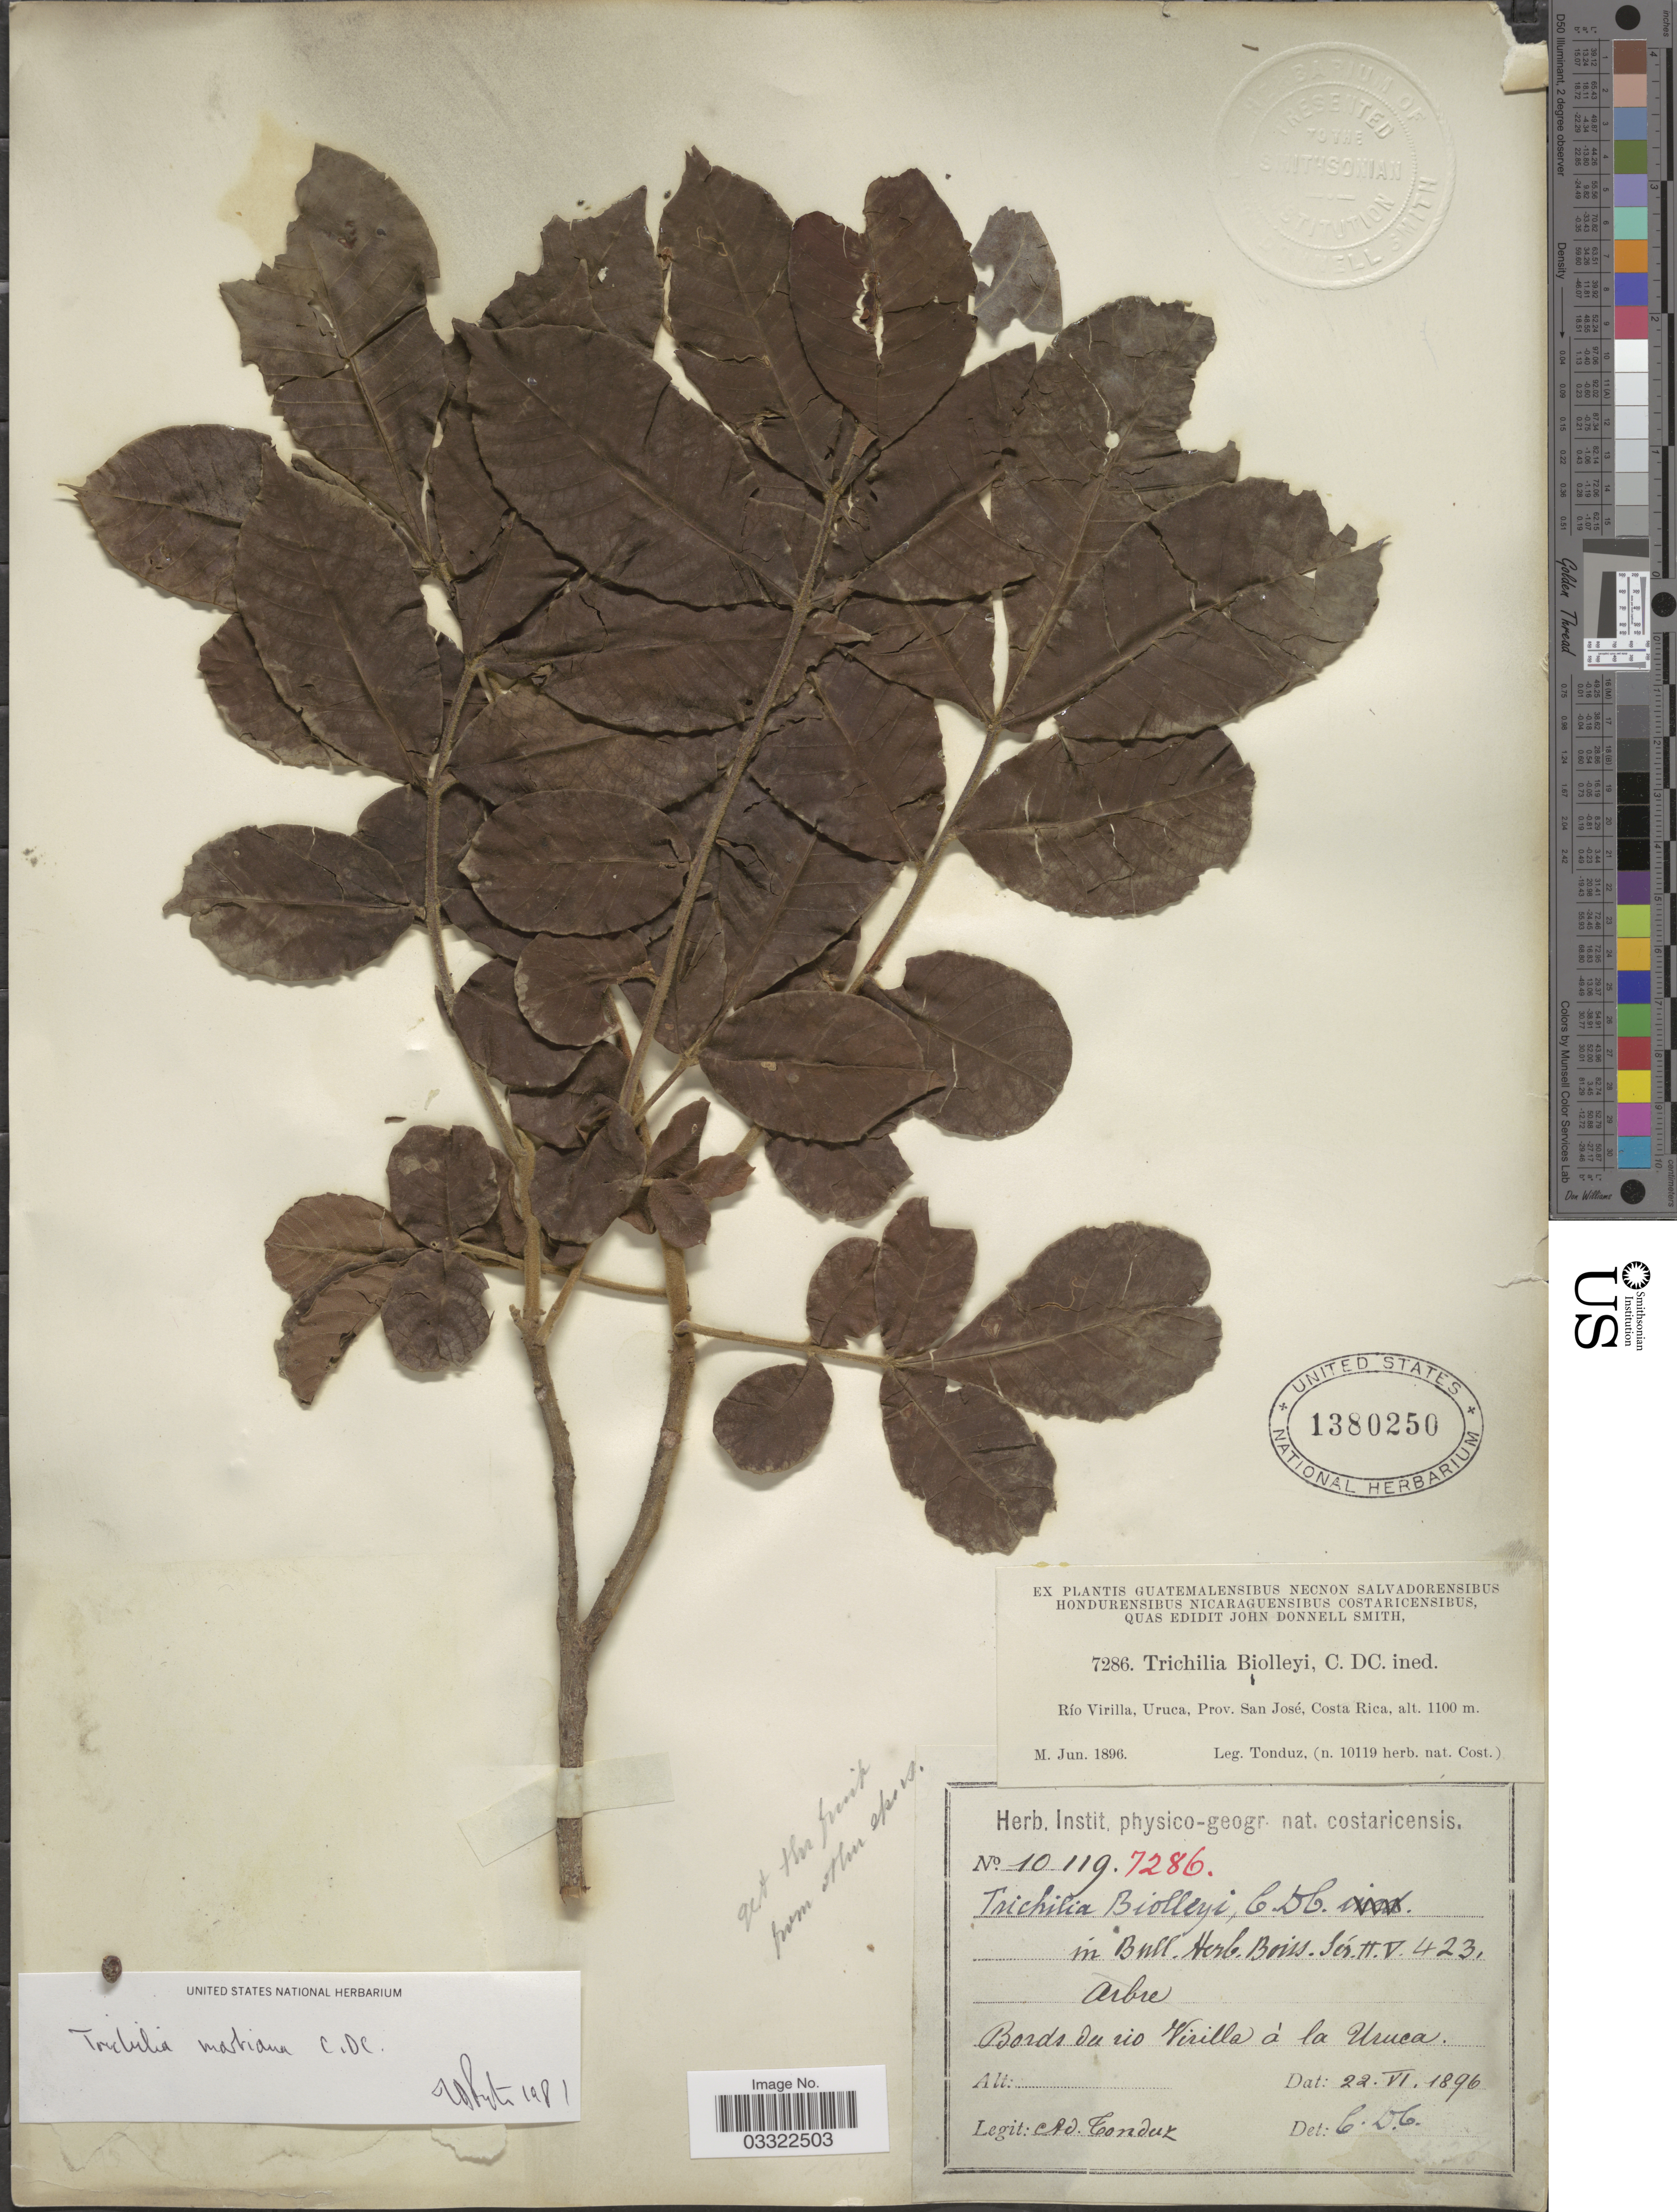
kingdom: Plantae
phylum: Tracheophyta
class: Magnoliopsida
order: Sapindales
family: Meliaceae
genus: Trichilia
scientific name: Trichilia martiana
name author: C. DC.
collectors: A. Tonduz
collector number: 10119/7286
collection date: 1896-06-22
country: Costa Rica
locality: Bords du rio Virilla á la Uruca.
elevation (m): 1100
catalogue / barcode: US 1380250